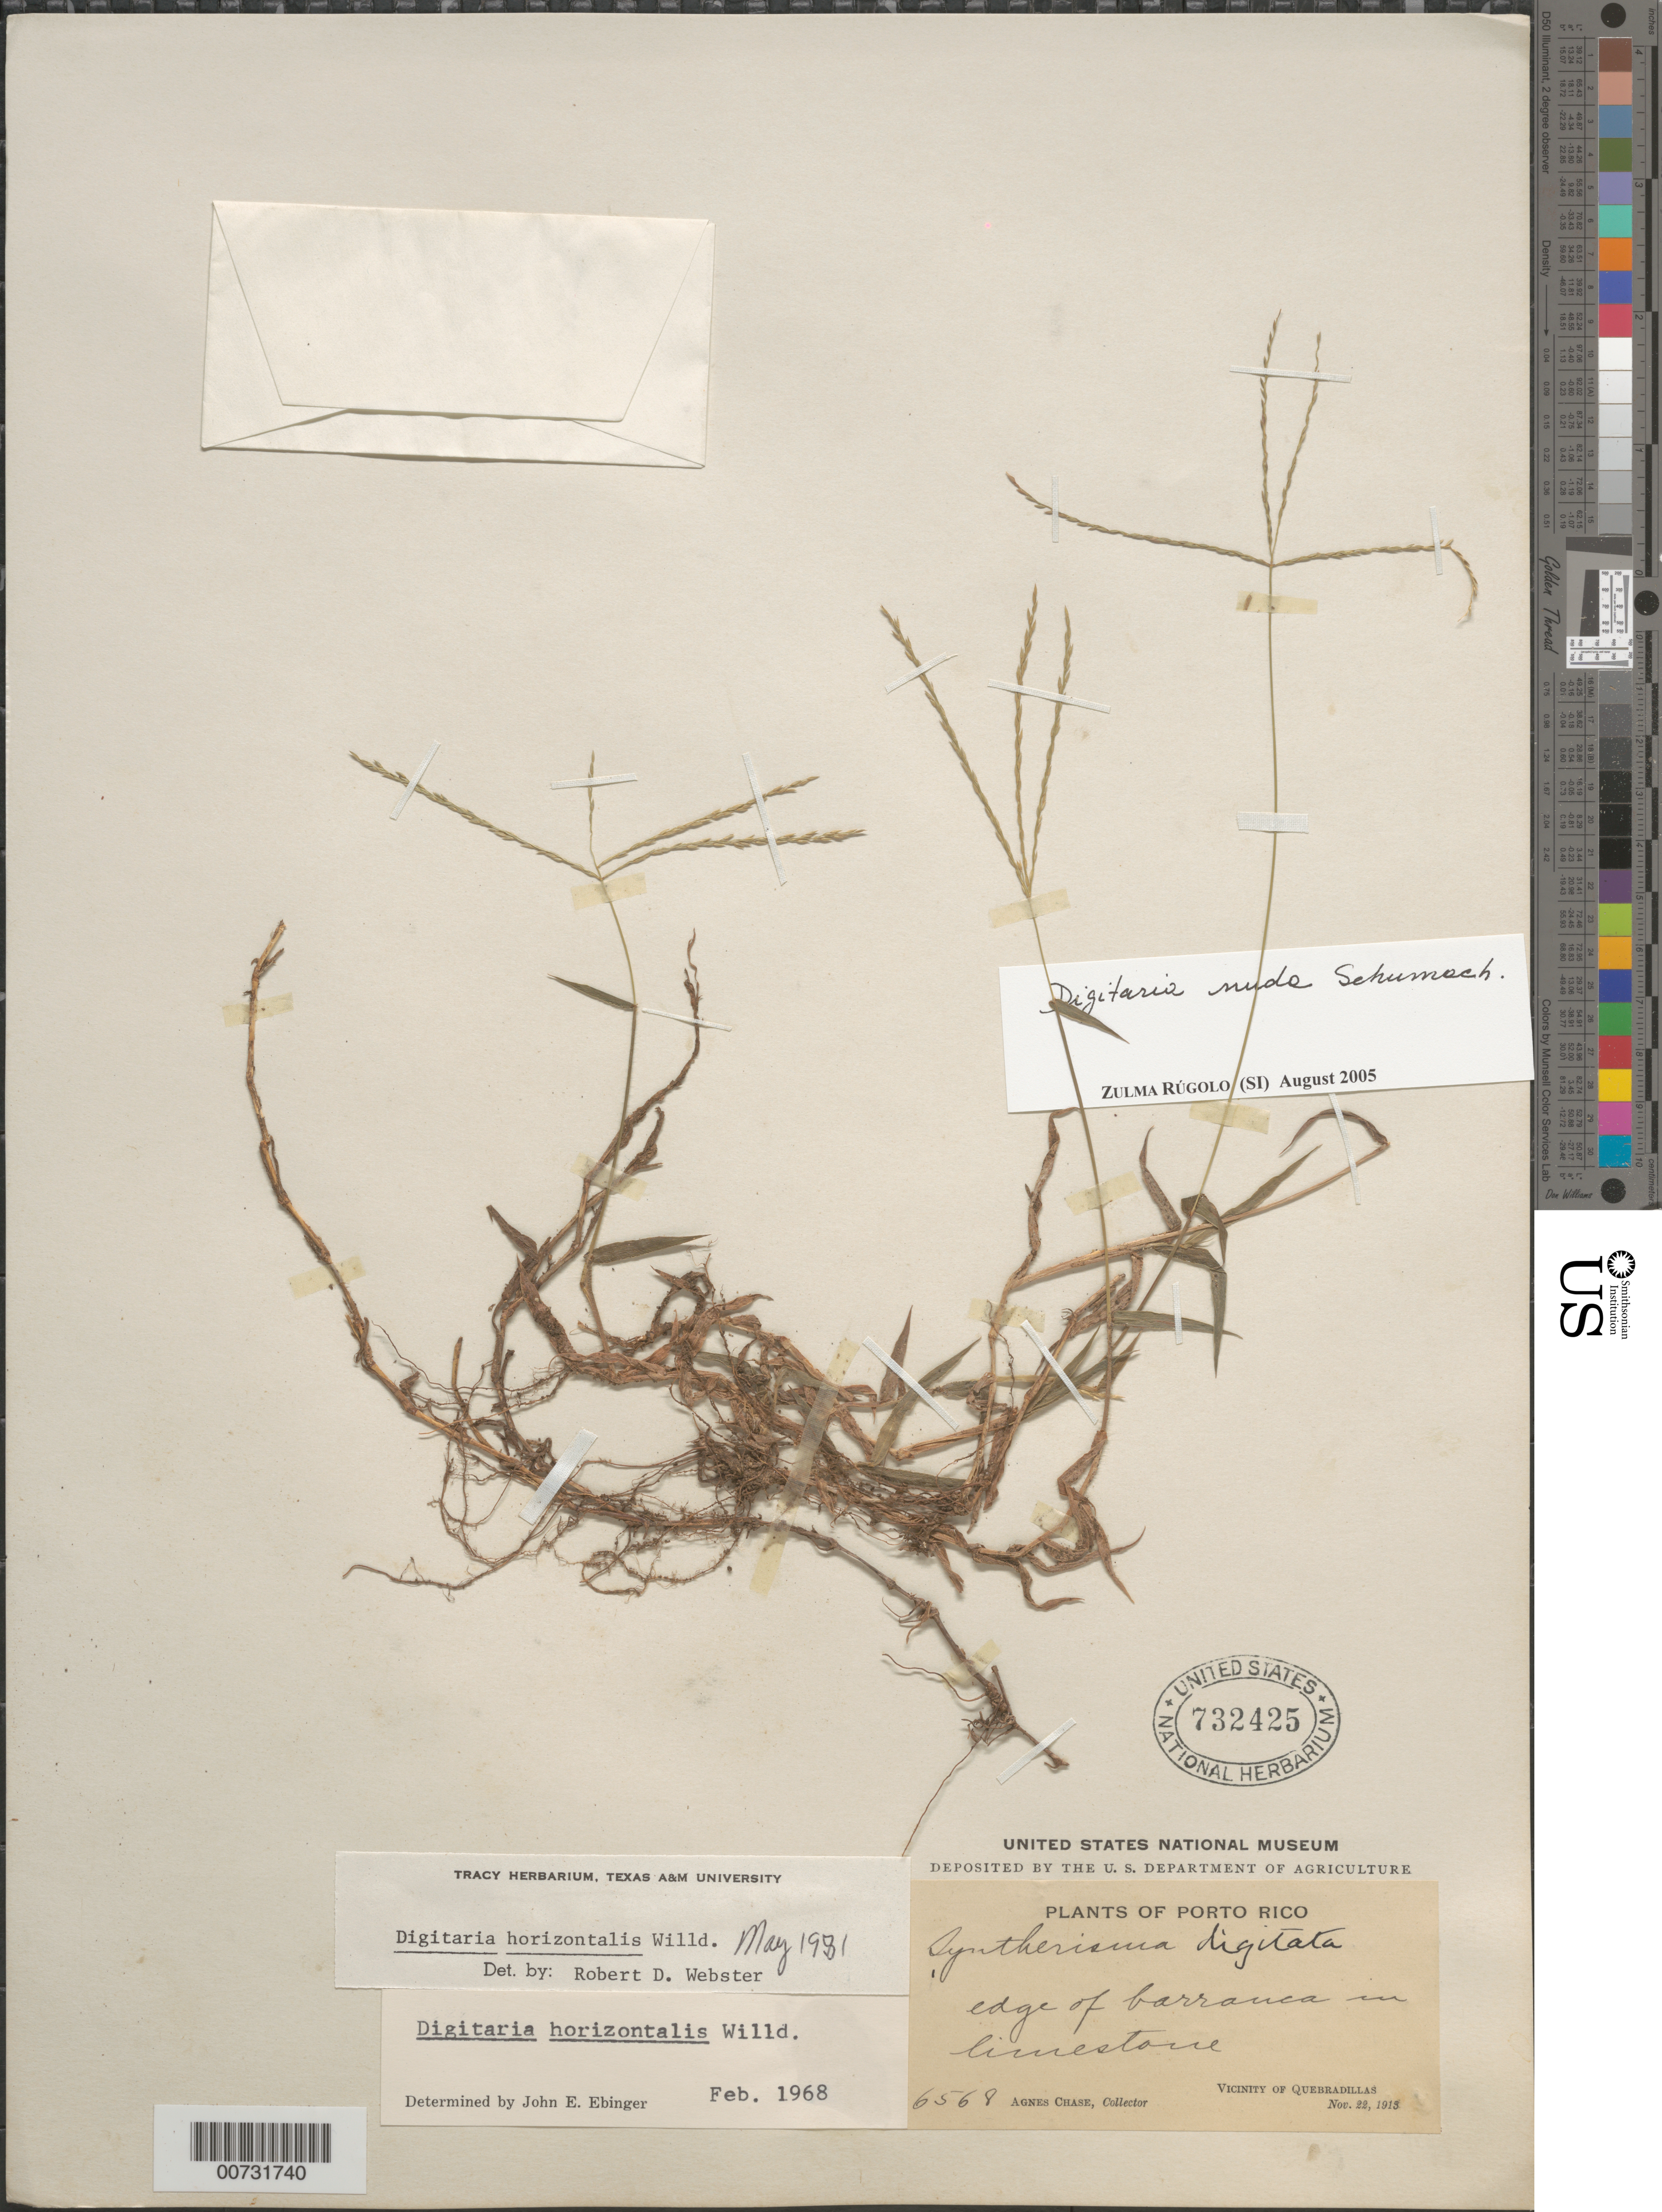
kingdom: Plantae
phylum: Tracheophyta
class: Liliopsida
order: Poales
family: Poaceae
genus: Digitaria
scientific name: Digitaria nuda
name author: Schumach.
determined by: Rúgolo, Z.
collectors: A. Chase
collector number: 6568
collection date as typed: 22 Nov 1913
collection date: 1913-11-22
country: Puerto Rico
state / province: Quebradillas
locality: Quebradillas, vic of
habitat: Edge of barranca in limestone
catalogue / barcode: US 732425